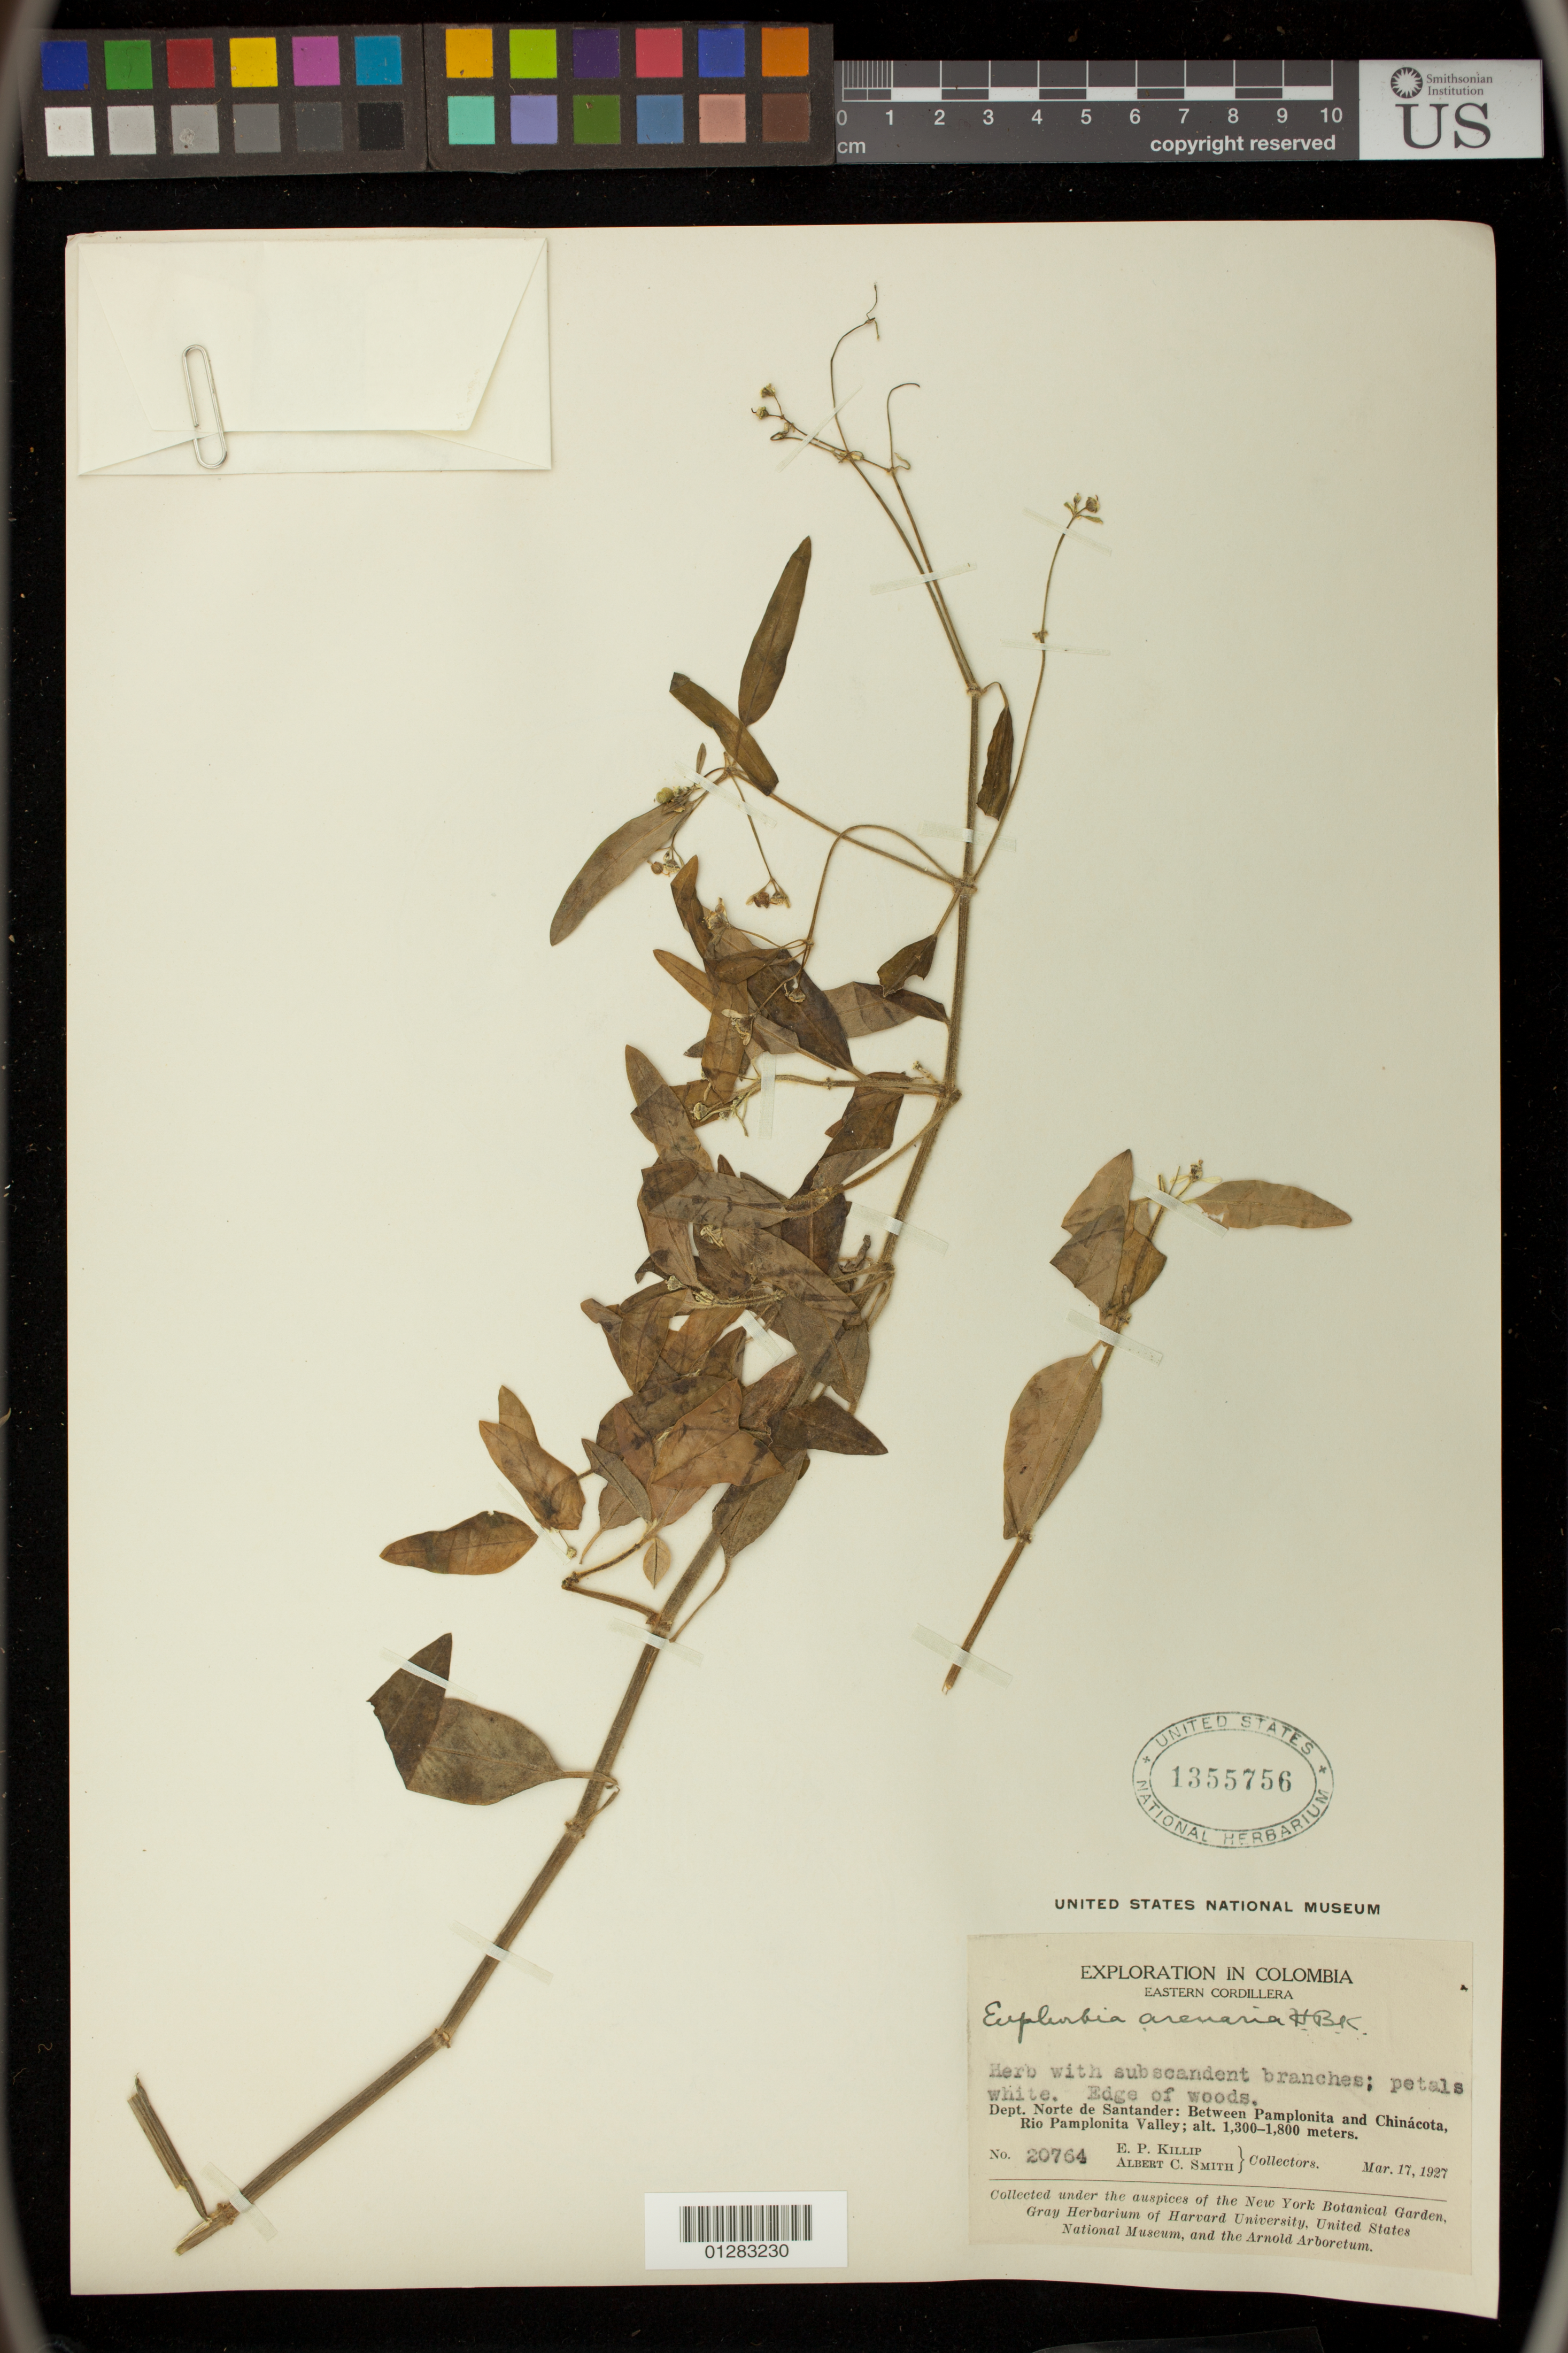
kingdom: Plantae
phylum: Tracheophyta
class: Magnoliopsida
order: Malpighiales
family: Euphorbiaceae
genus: Euphorbia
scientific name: Euphorbia arenaria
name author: Kunth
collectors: E. P. Killip & A. C. Smith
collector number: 20764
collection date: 1927-03-17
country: Colombia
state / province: Norte de Santander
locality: Eastern Cordillera. Between Pamplonita and Chinacota, Rio Pamplonita Valley.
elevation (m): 1300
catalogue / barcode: US 1355756